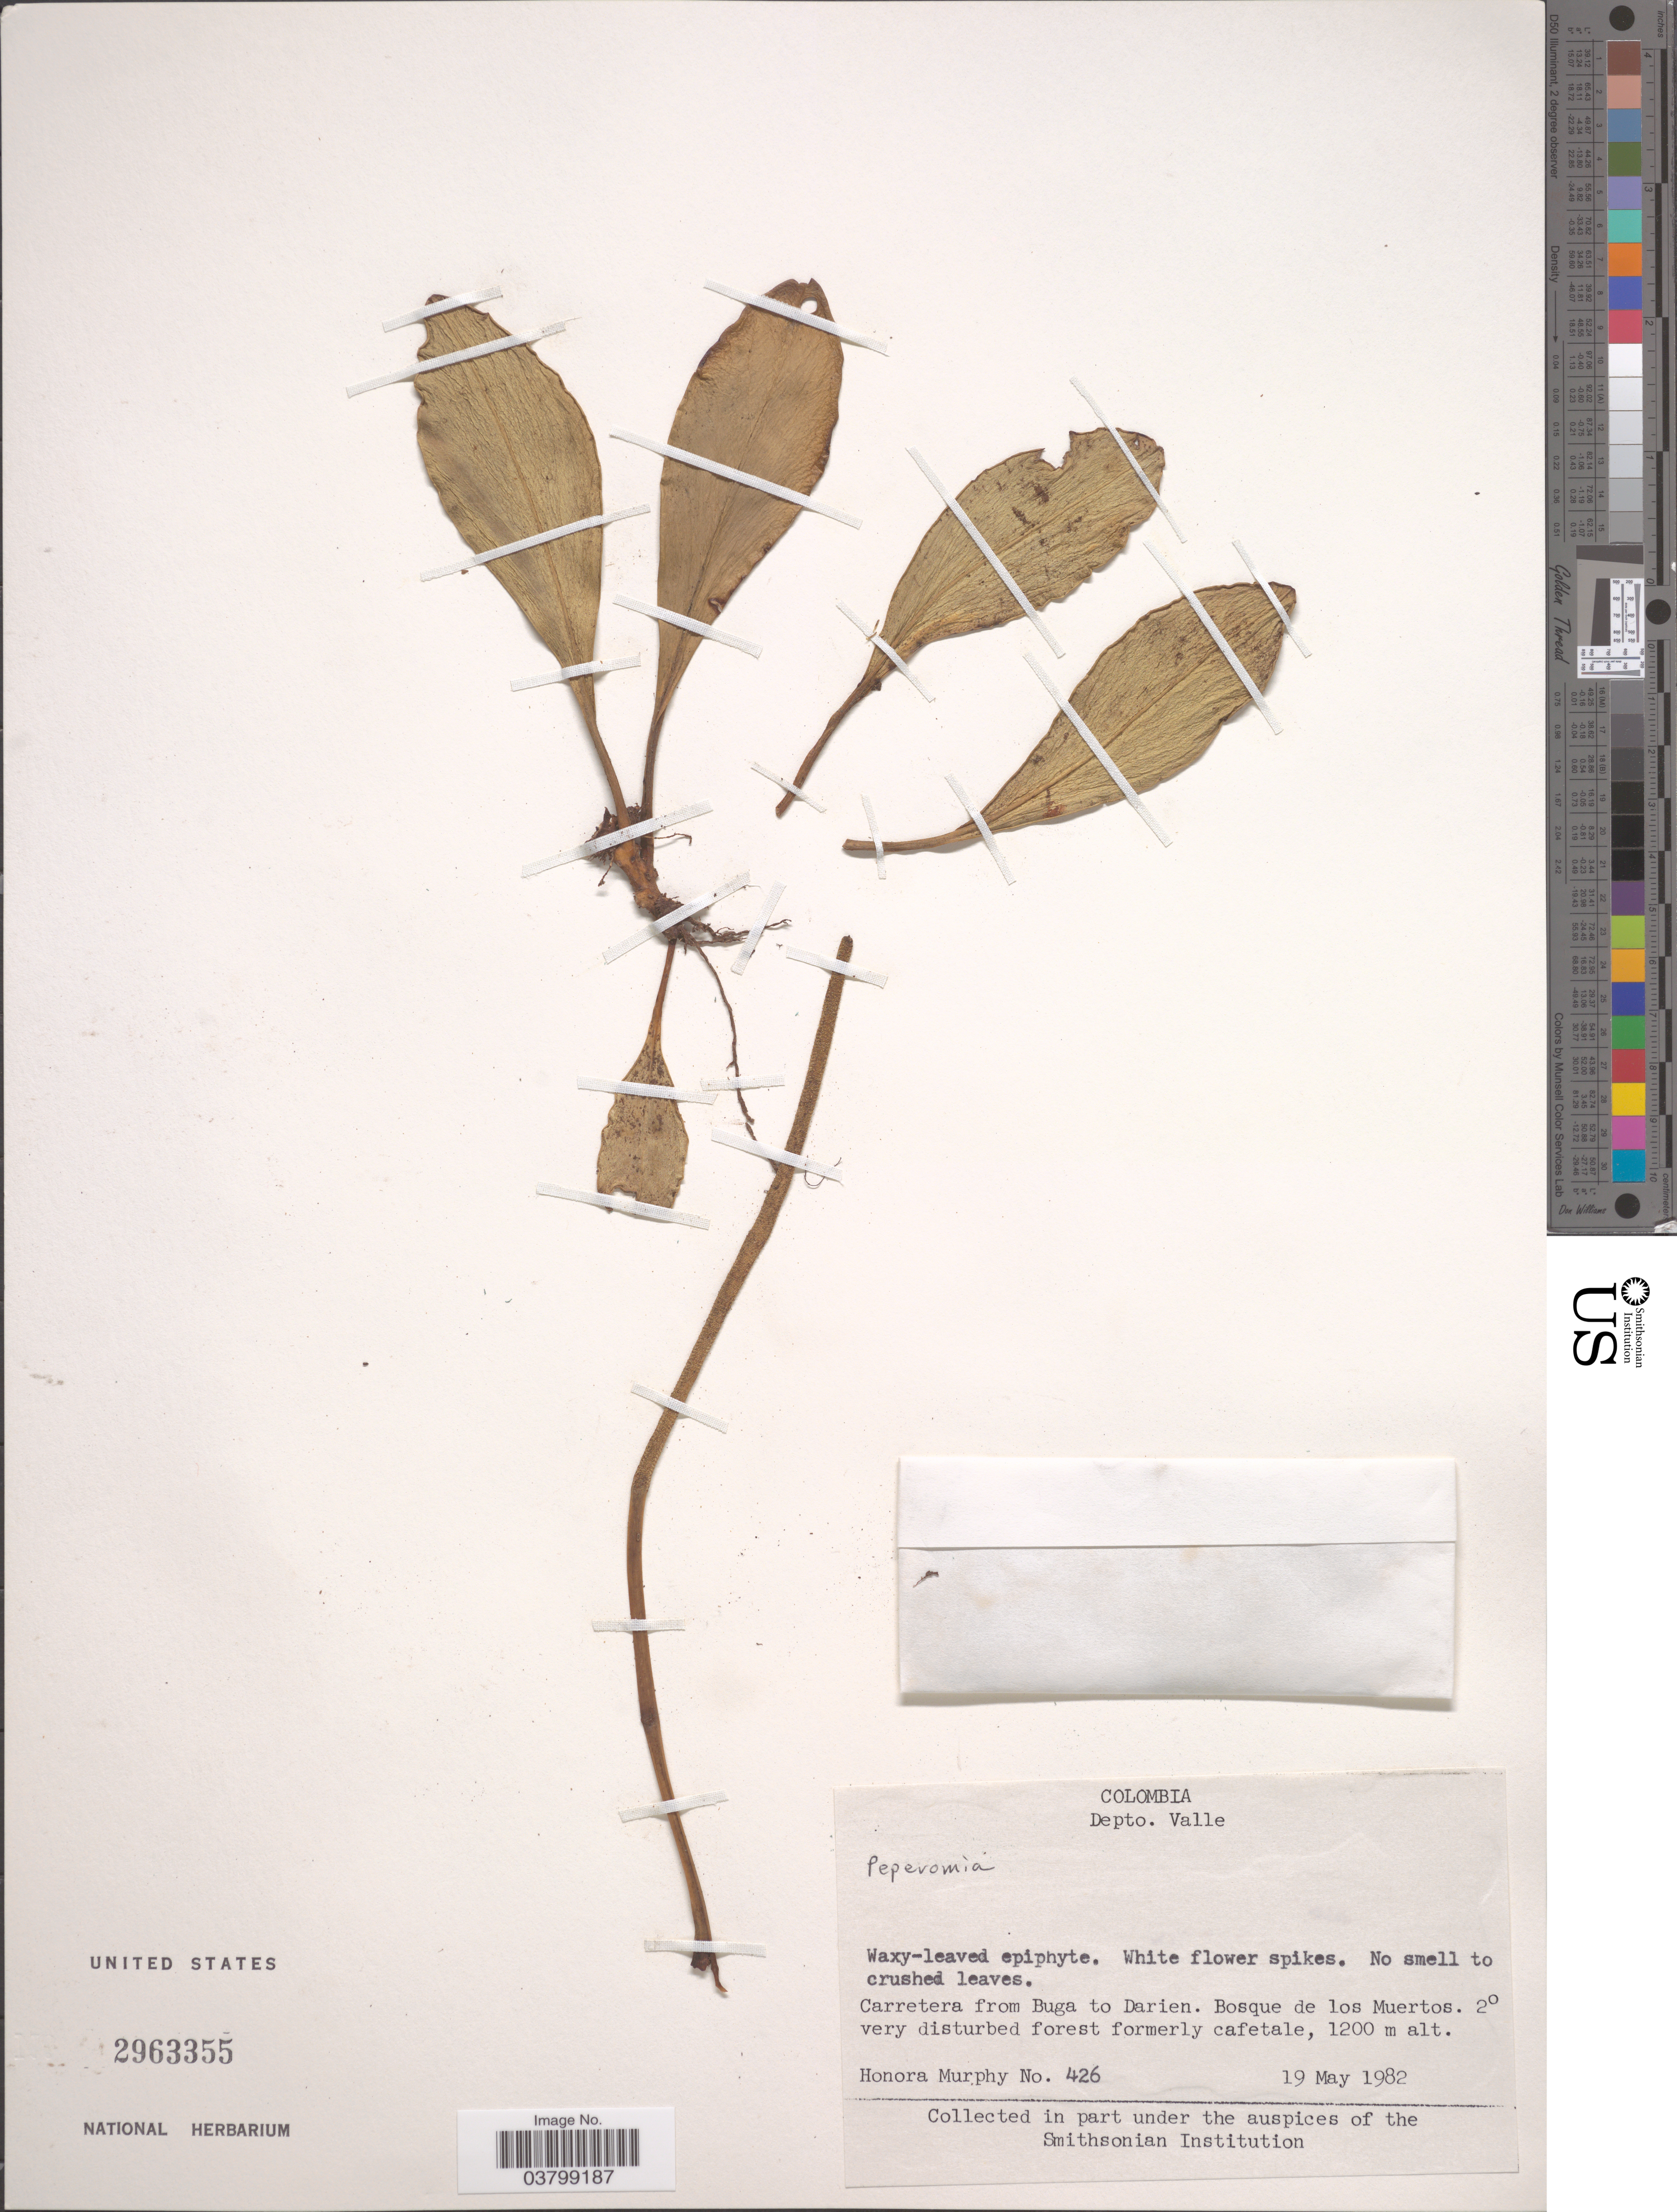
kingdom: Plantae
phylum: Tracheophyta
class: Magnoliopsida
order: Piperales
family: Piperaceae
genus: Peperomia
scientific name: Peperomia obtusifolia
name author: (L.) A. Dietr.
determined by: Jiménez, José Estaban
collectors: H. Murphy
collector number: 426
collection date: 1982-05-19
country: Colombia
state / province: Valle del Cauca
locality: Depto. Valle. Carretera from Buga to Darien. Bosque de los Muertos.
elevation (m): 1200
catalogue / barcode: US 2963355